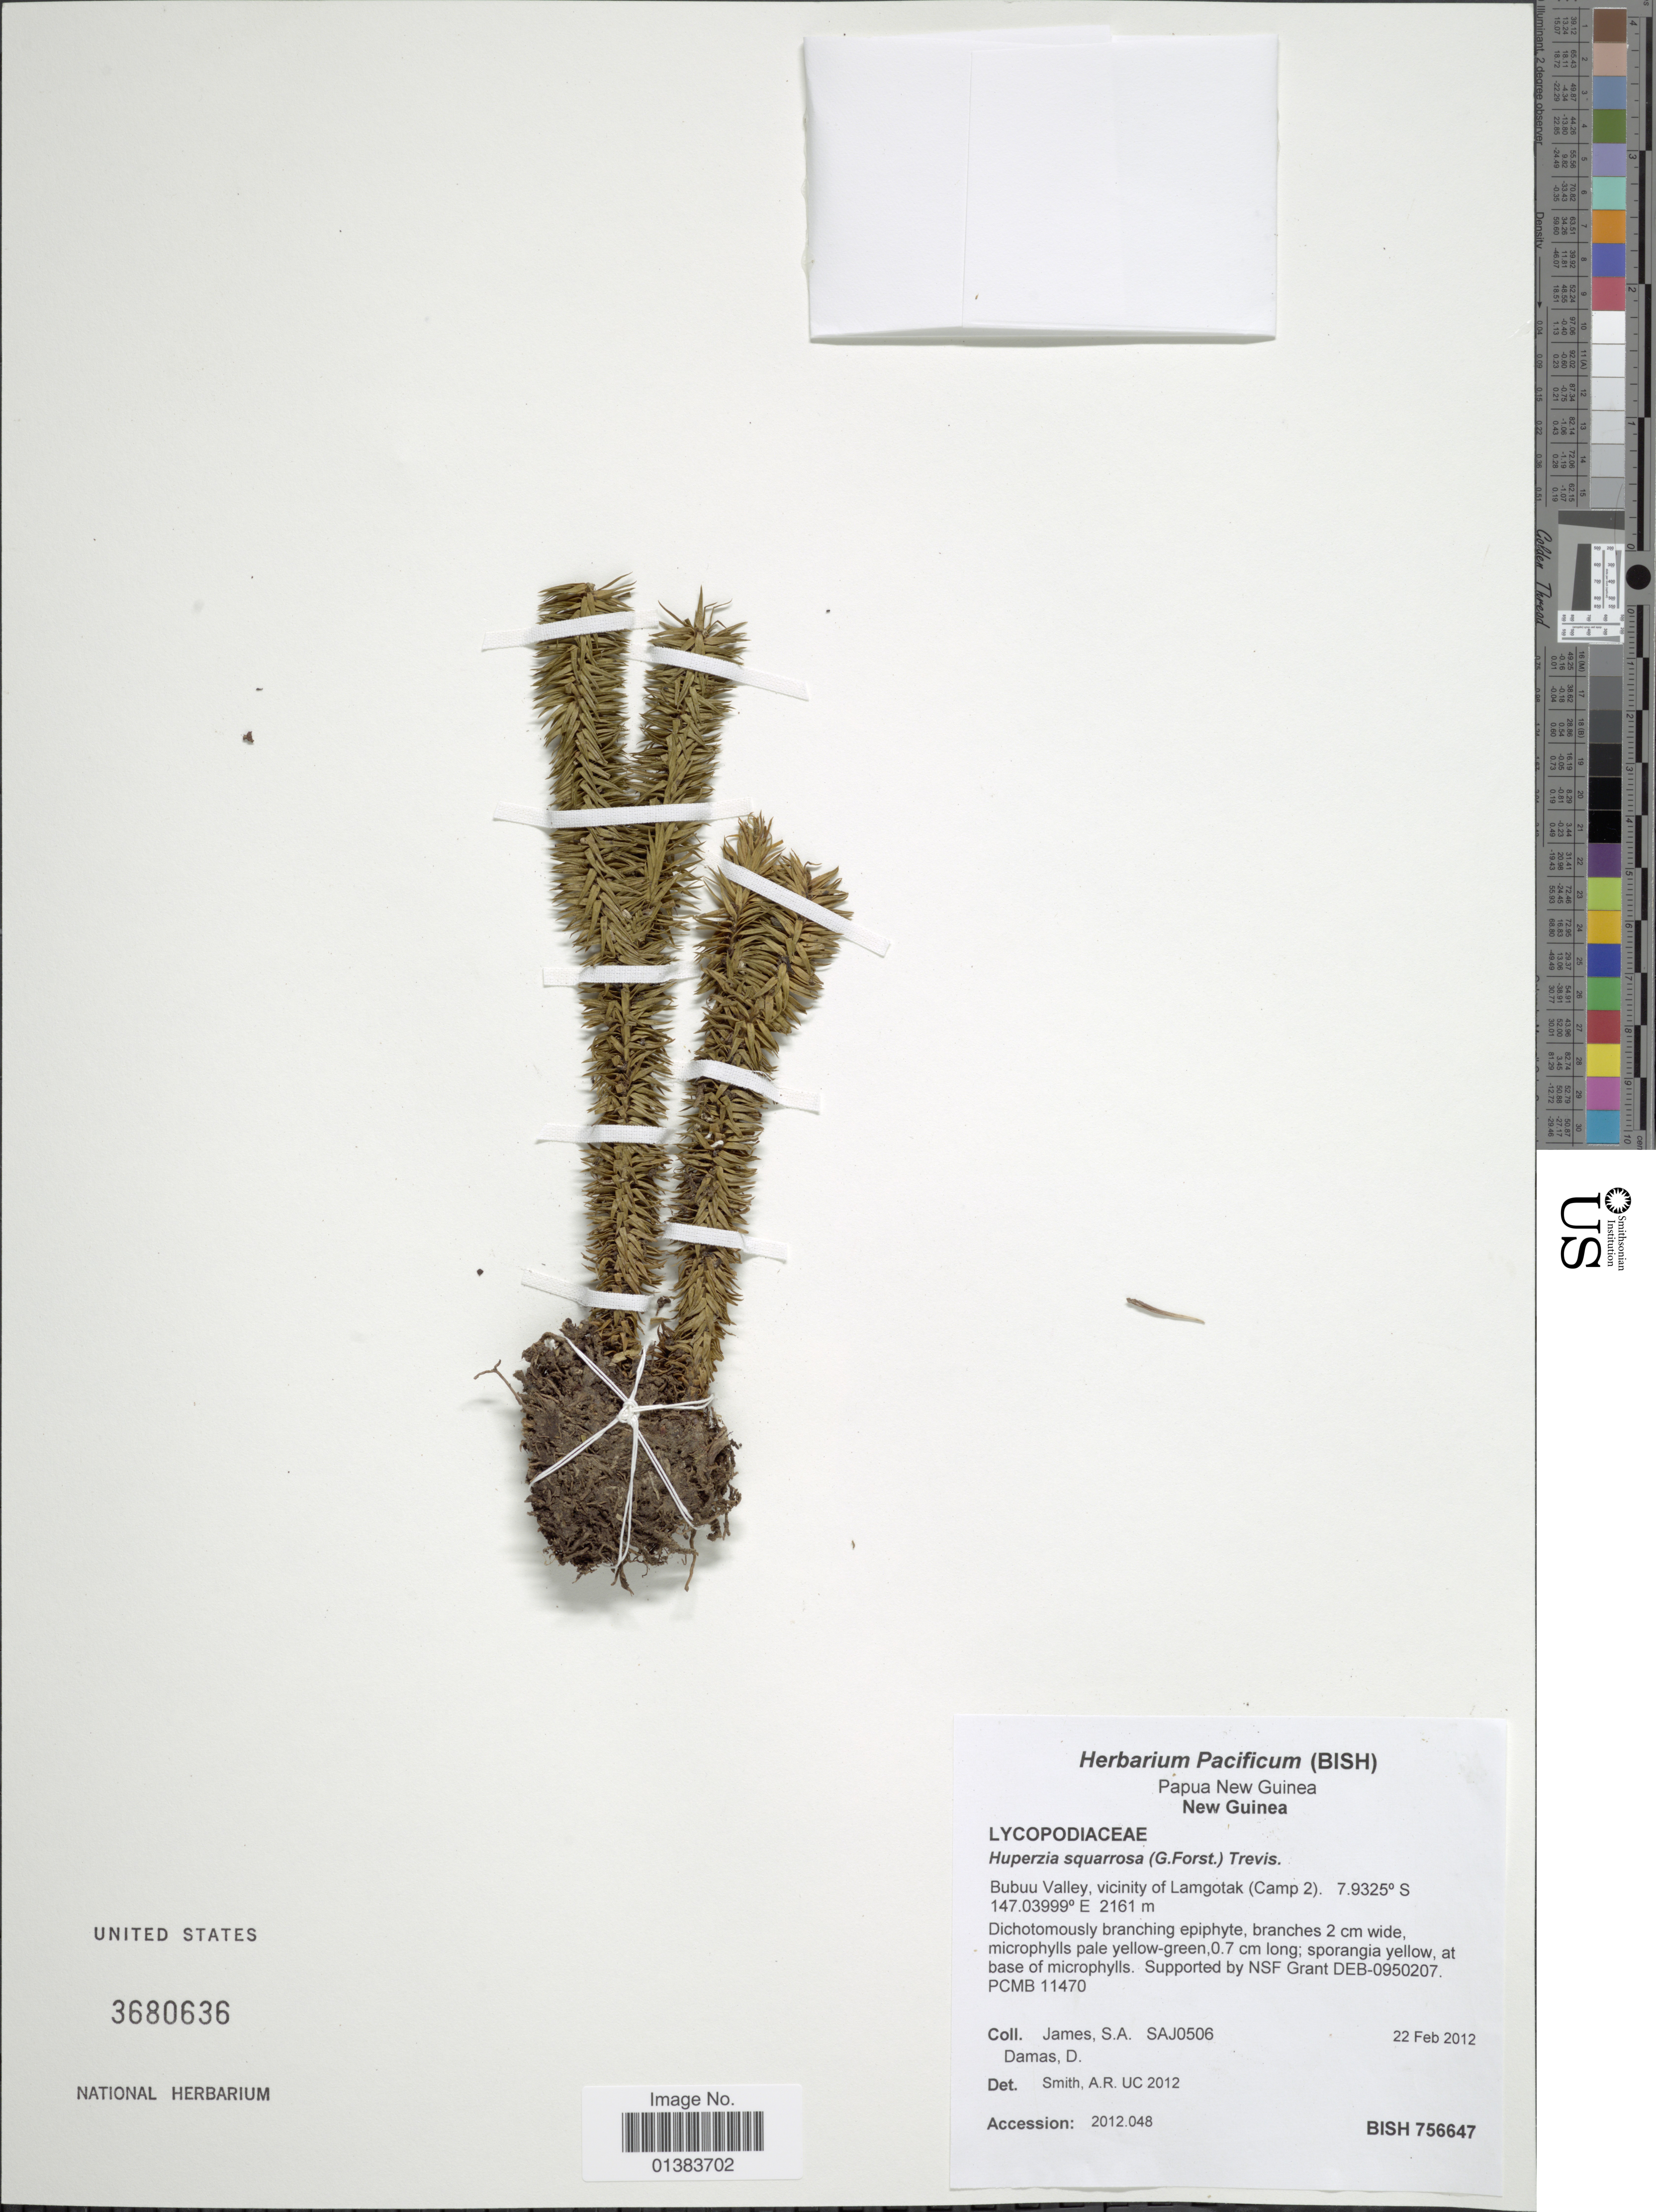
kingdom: Plantae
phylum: Tracheophyta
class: Lycopodiopsida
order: Lycopodiales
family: Lycopodiaceae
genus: Phlegmariurus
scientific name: Phlegmariurus squarrosus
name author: (G. Forst.) Á. Löve & D. Löve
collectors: S. James & D. Damas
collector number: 0506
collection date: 2012-02-22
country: Papua New Guinea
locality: New Guinea, Bubuu Valley, vicinity of Lamgotak (Camp 2)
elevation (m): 2161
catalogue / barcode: US 3680636